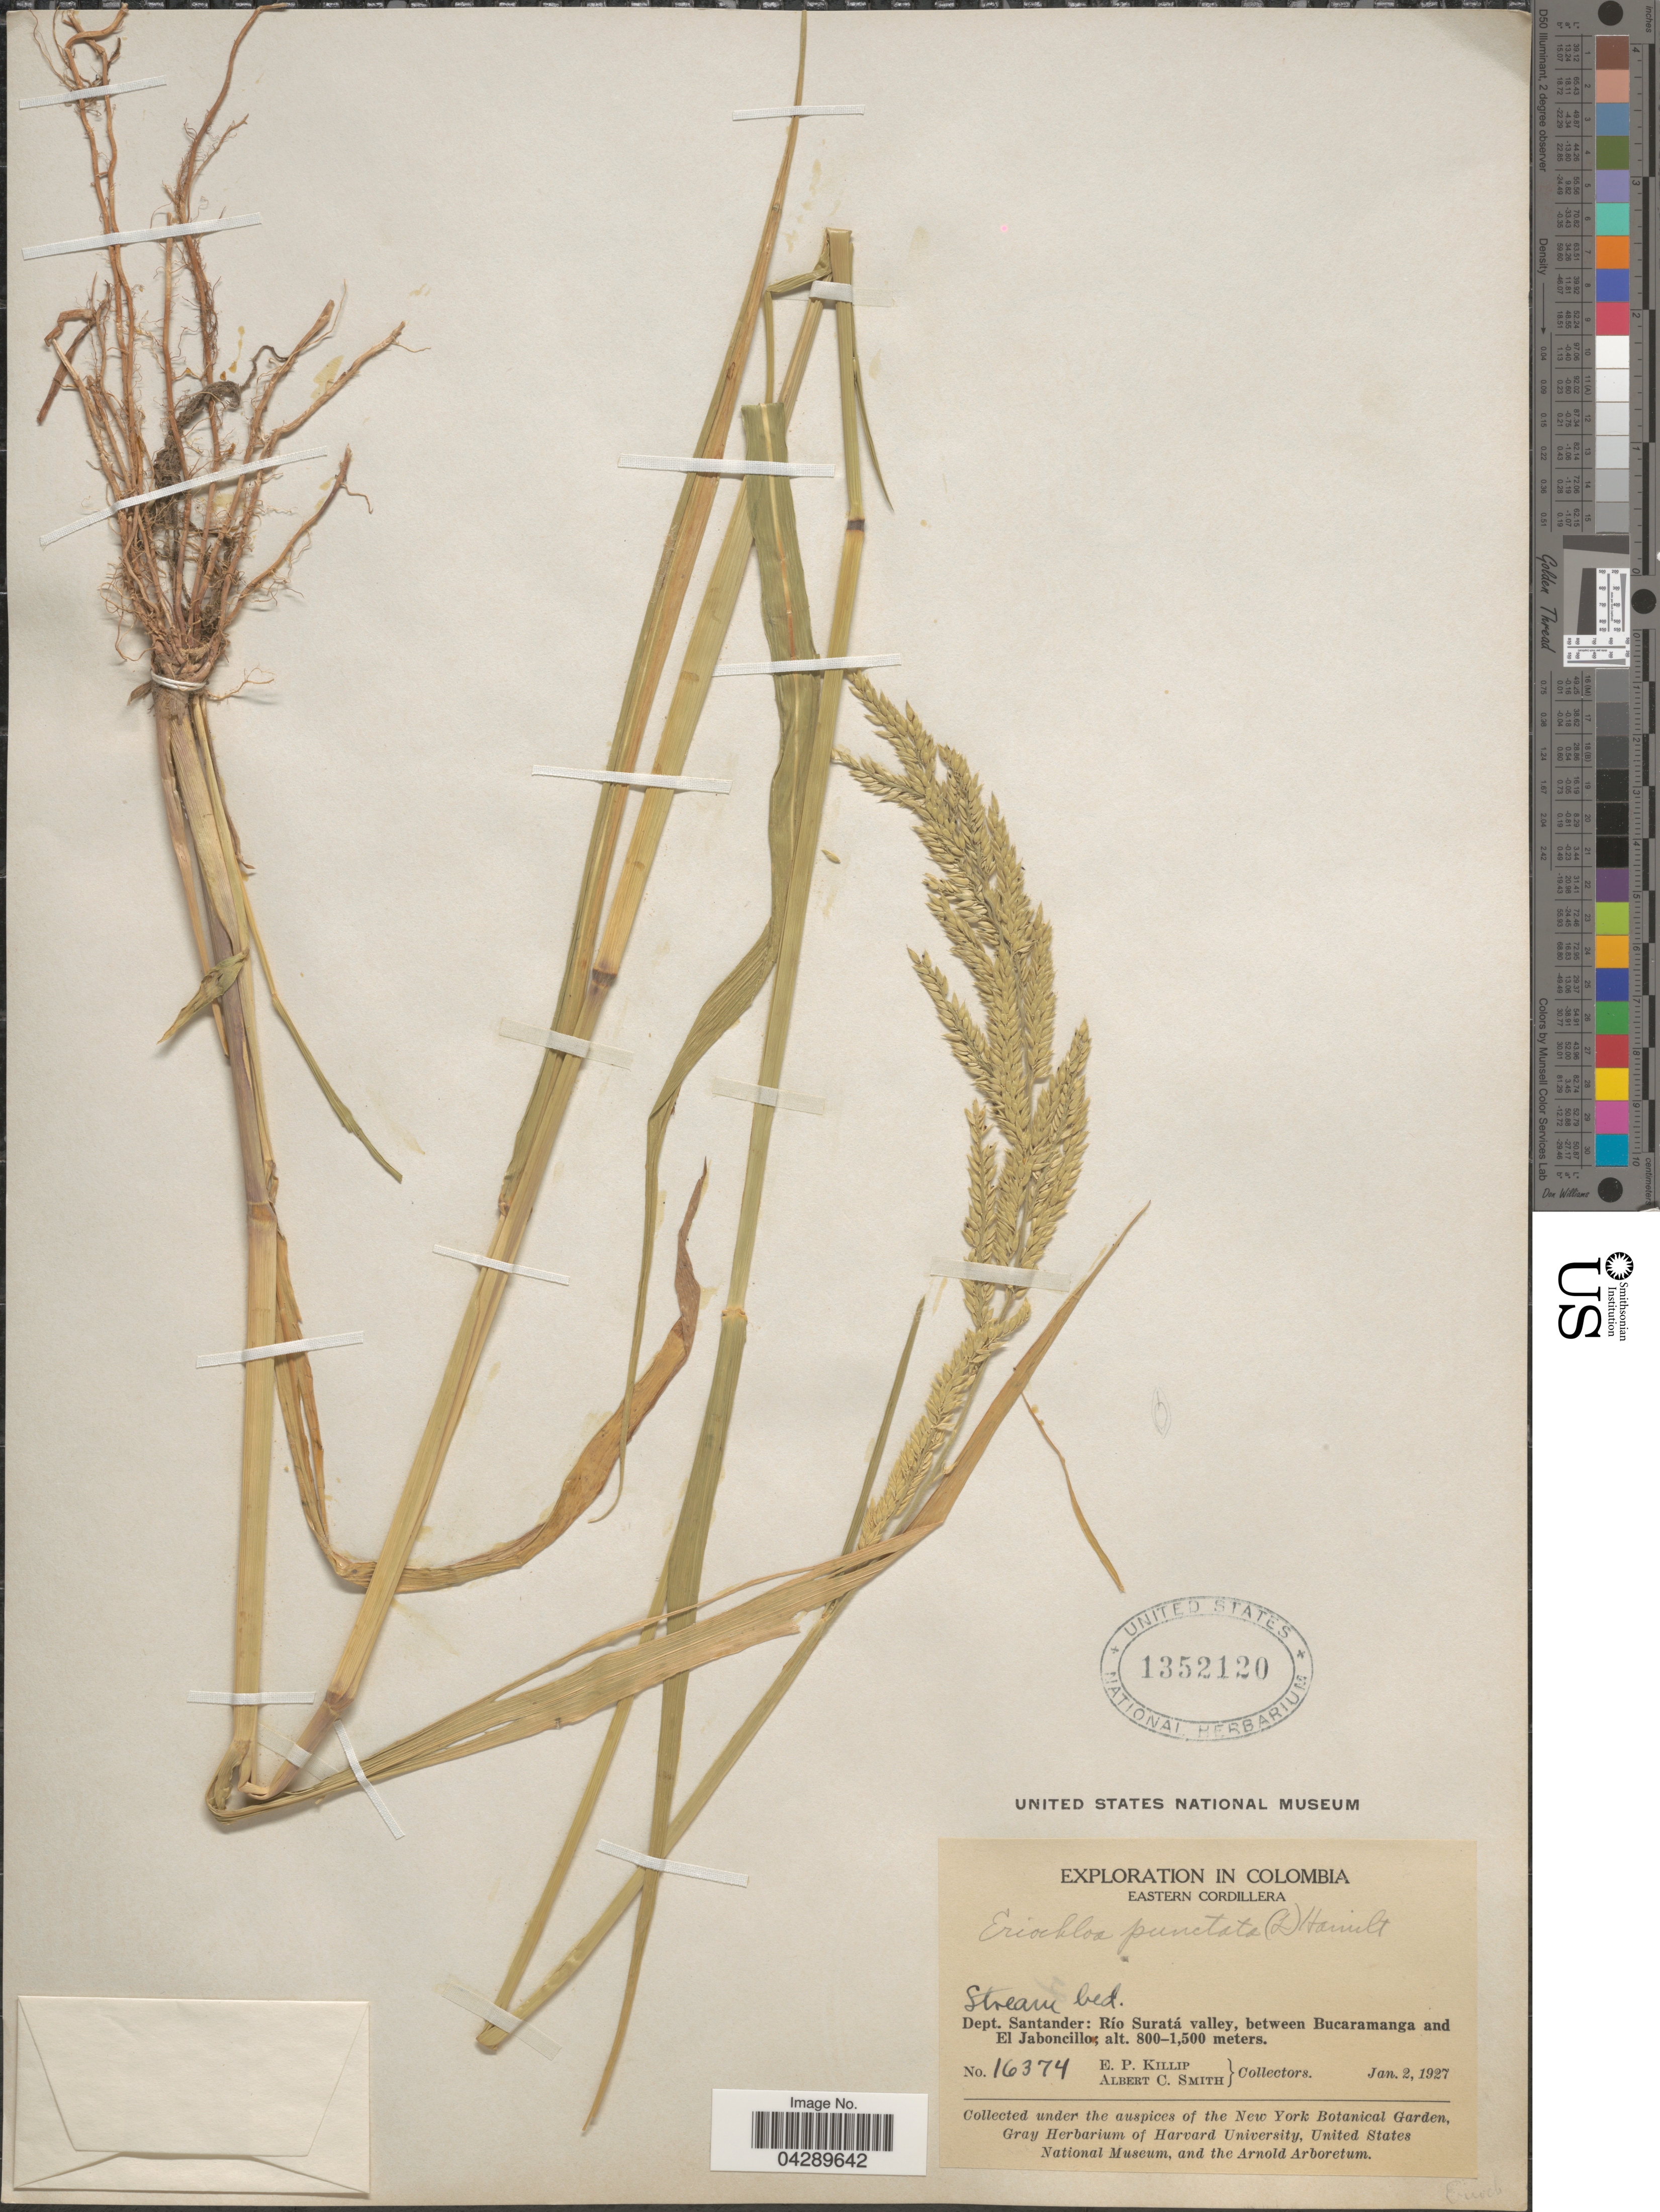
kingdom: Plantae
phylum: Tracheophyta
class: Liliopsida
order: Poales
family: Poaceae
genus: Eriochloa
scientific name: Eriochloa punctata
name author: (L.) Desv. ex Ham.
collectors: E. P. Killip & A. C. Smith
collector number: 16374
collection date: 1927-01-02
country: Colombia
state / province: Santander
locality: Exploration in Colombia. Eastern Cordillera. Dept. Santander: Río Suratá valley, between Bucaramanga and El Jaboncillo.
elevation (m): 800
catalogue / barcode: US 1352120